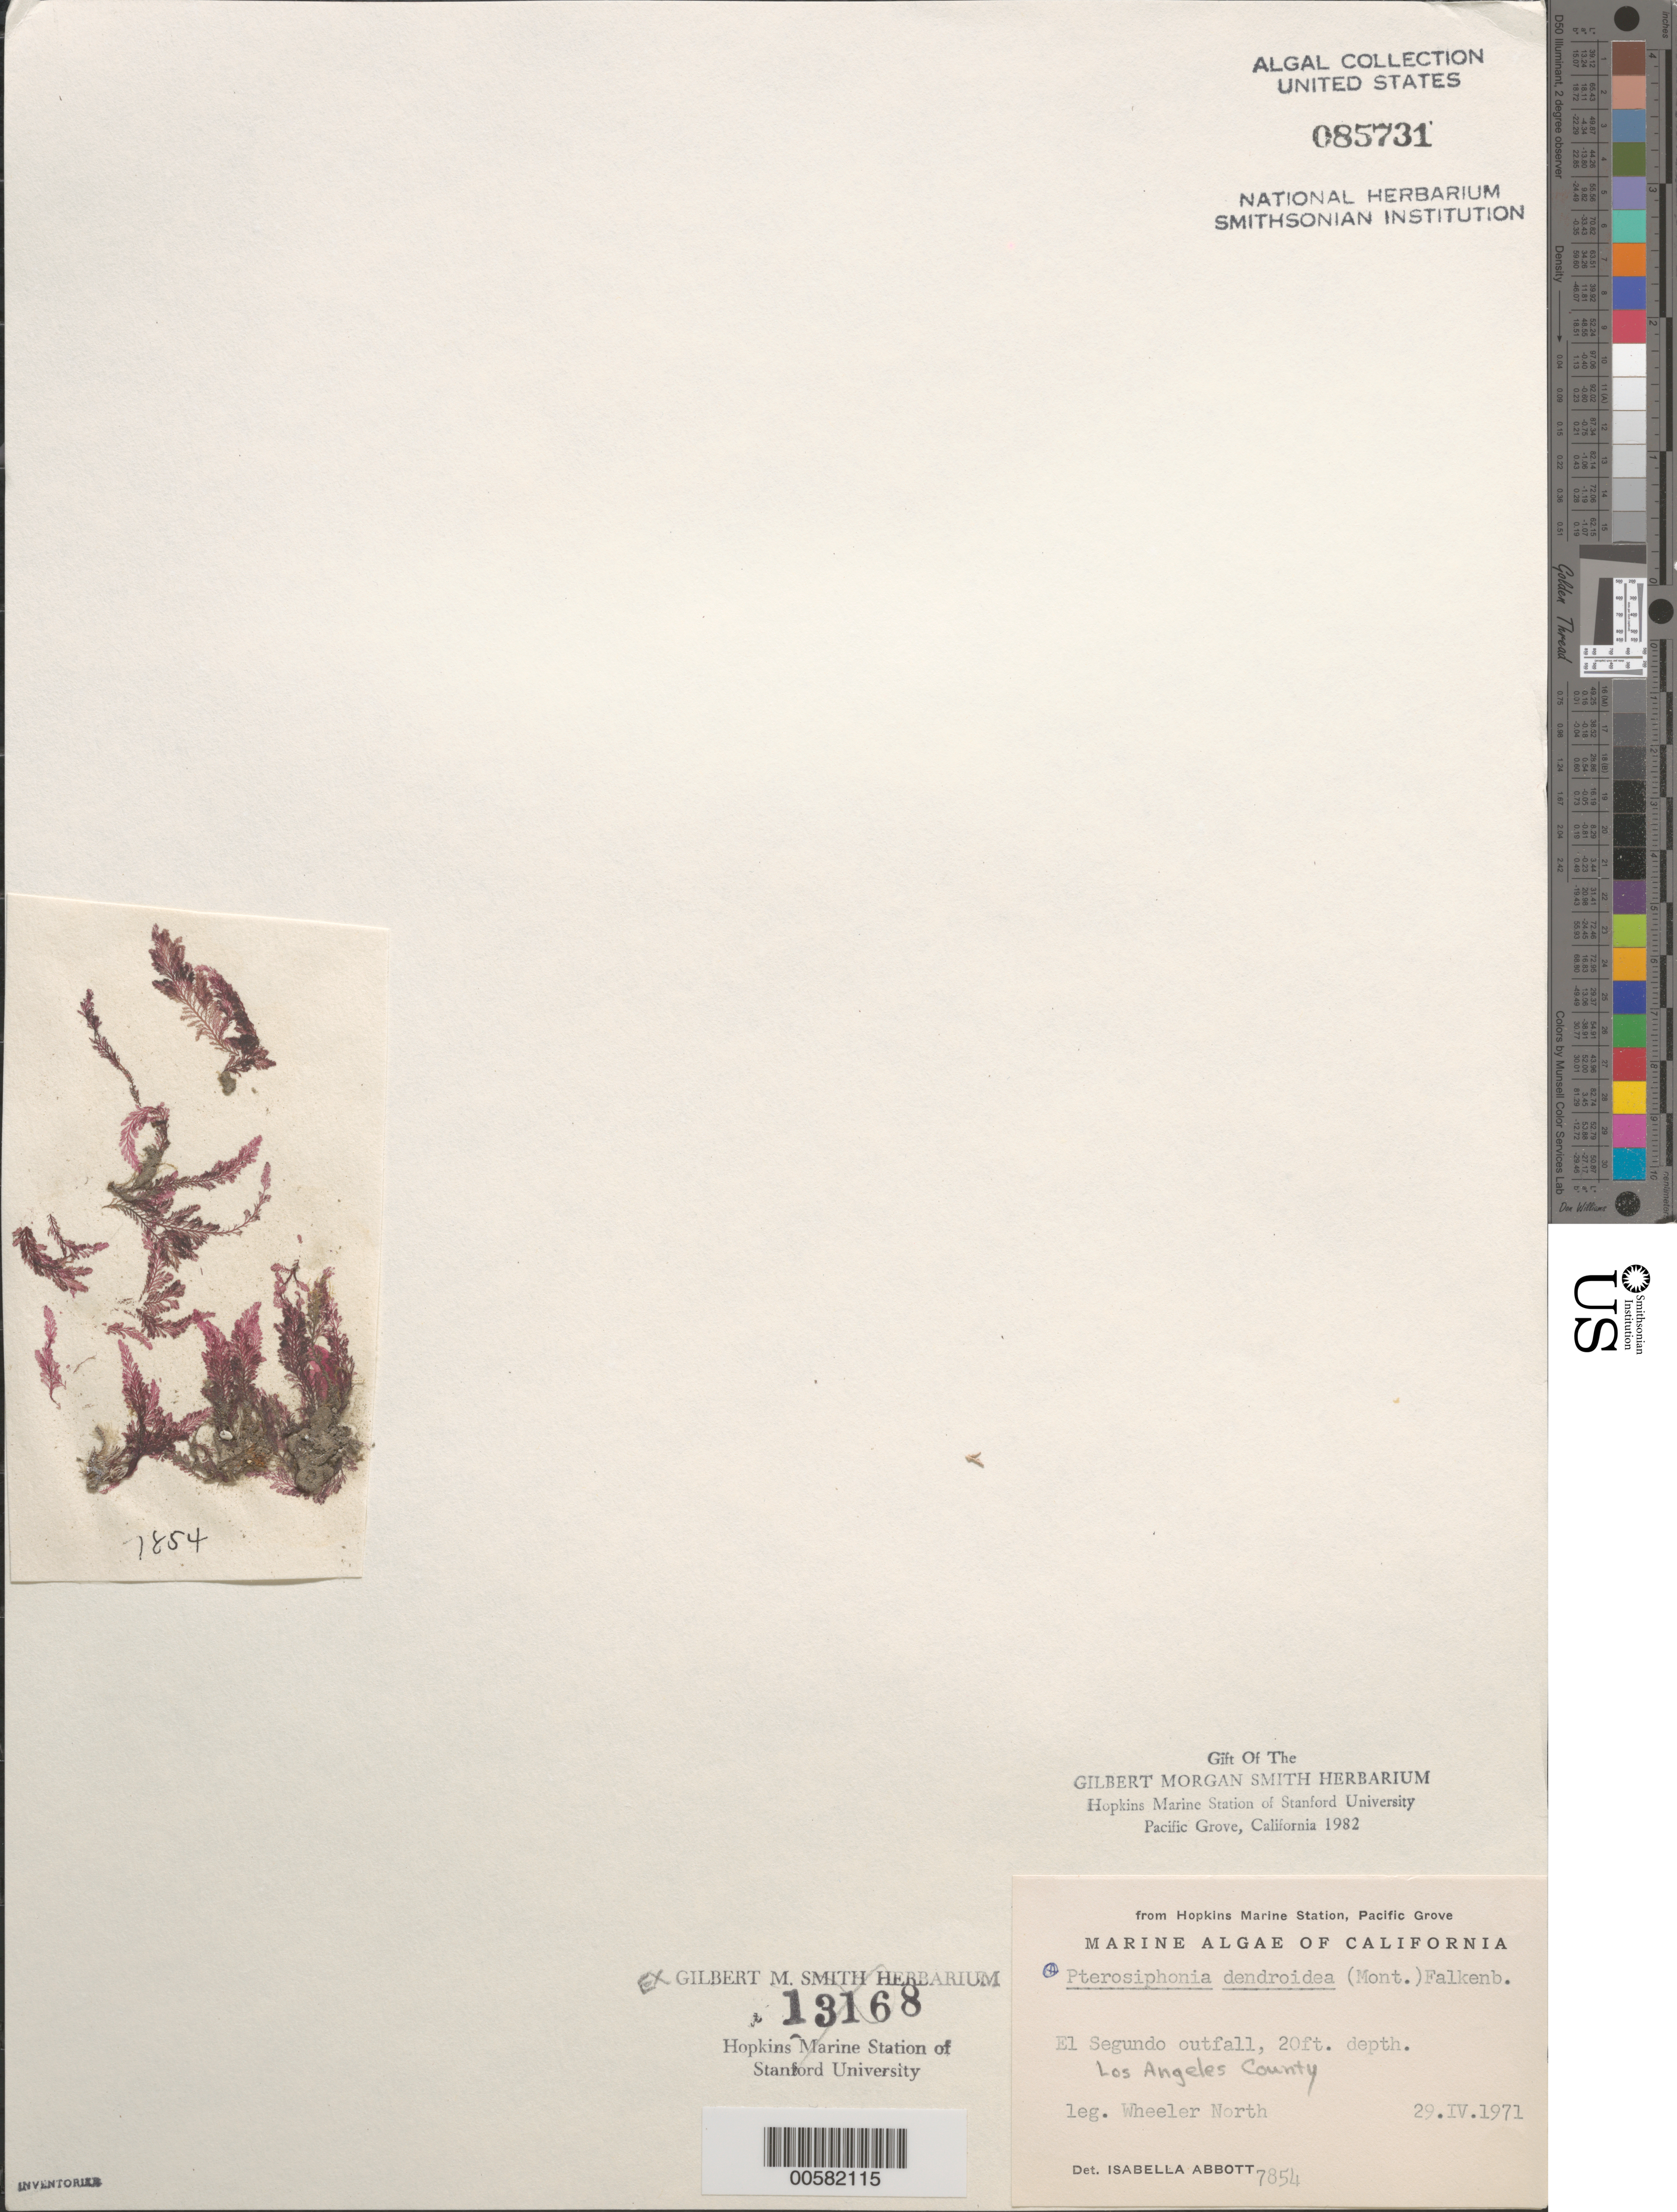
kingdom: Plantae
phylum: Rhodophyta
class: Florideophyceae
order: Ceramiales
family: Rhodomelaceae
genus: Symphyocladiella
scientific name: Symphyocladiella dendroidea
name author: (Montagne) Bustamante et al.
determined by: Algae name updating Project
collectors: W. North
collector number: IAA 7854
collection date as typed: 29 Apr 1971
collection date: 1971-04-29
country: United States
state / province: California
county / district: Los Angeles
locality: El Segundo outfall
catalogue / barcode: US 85731